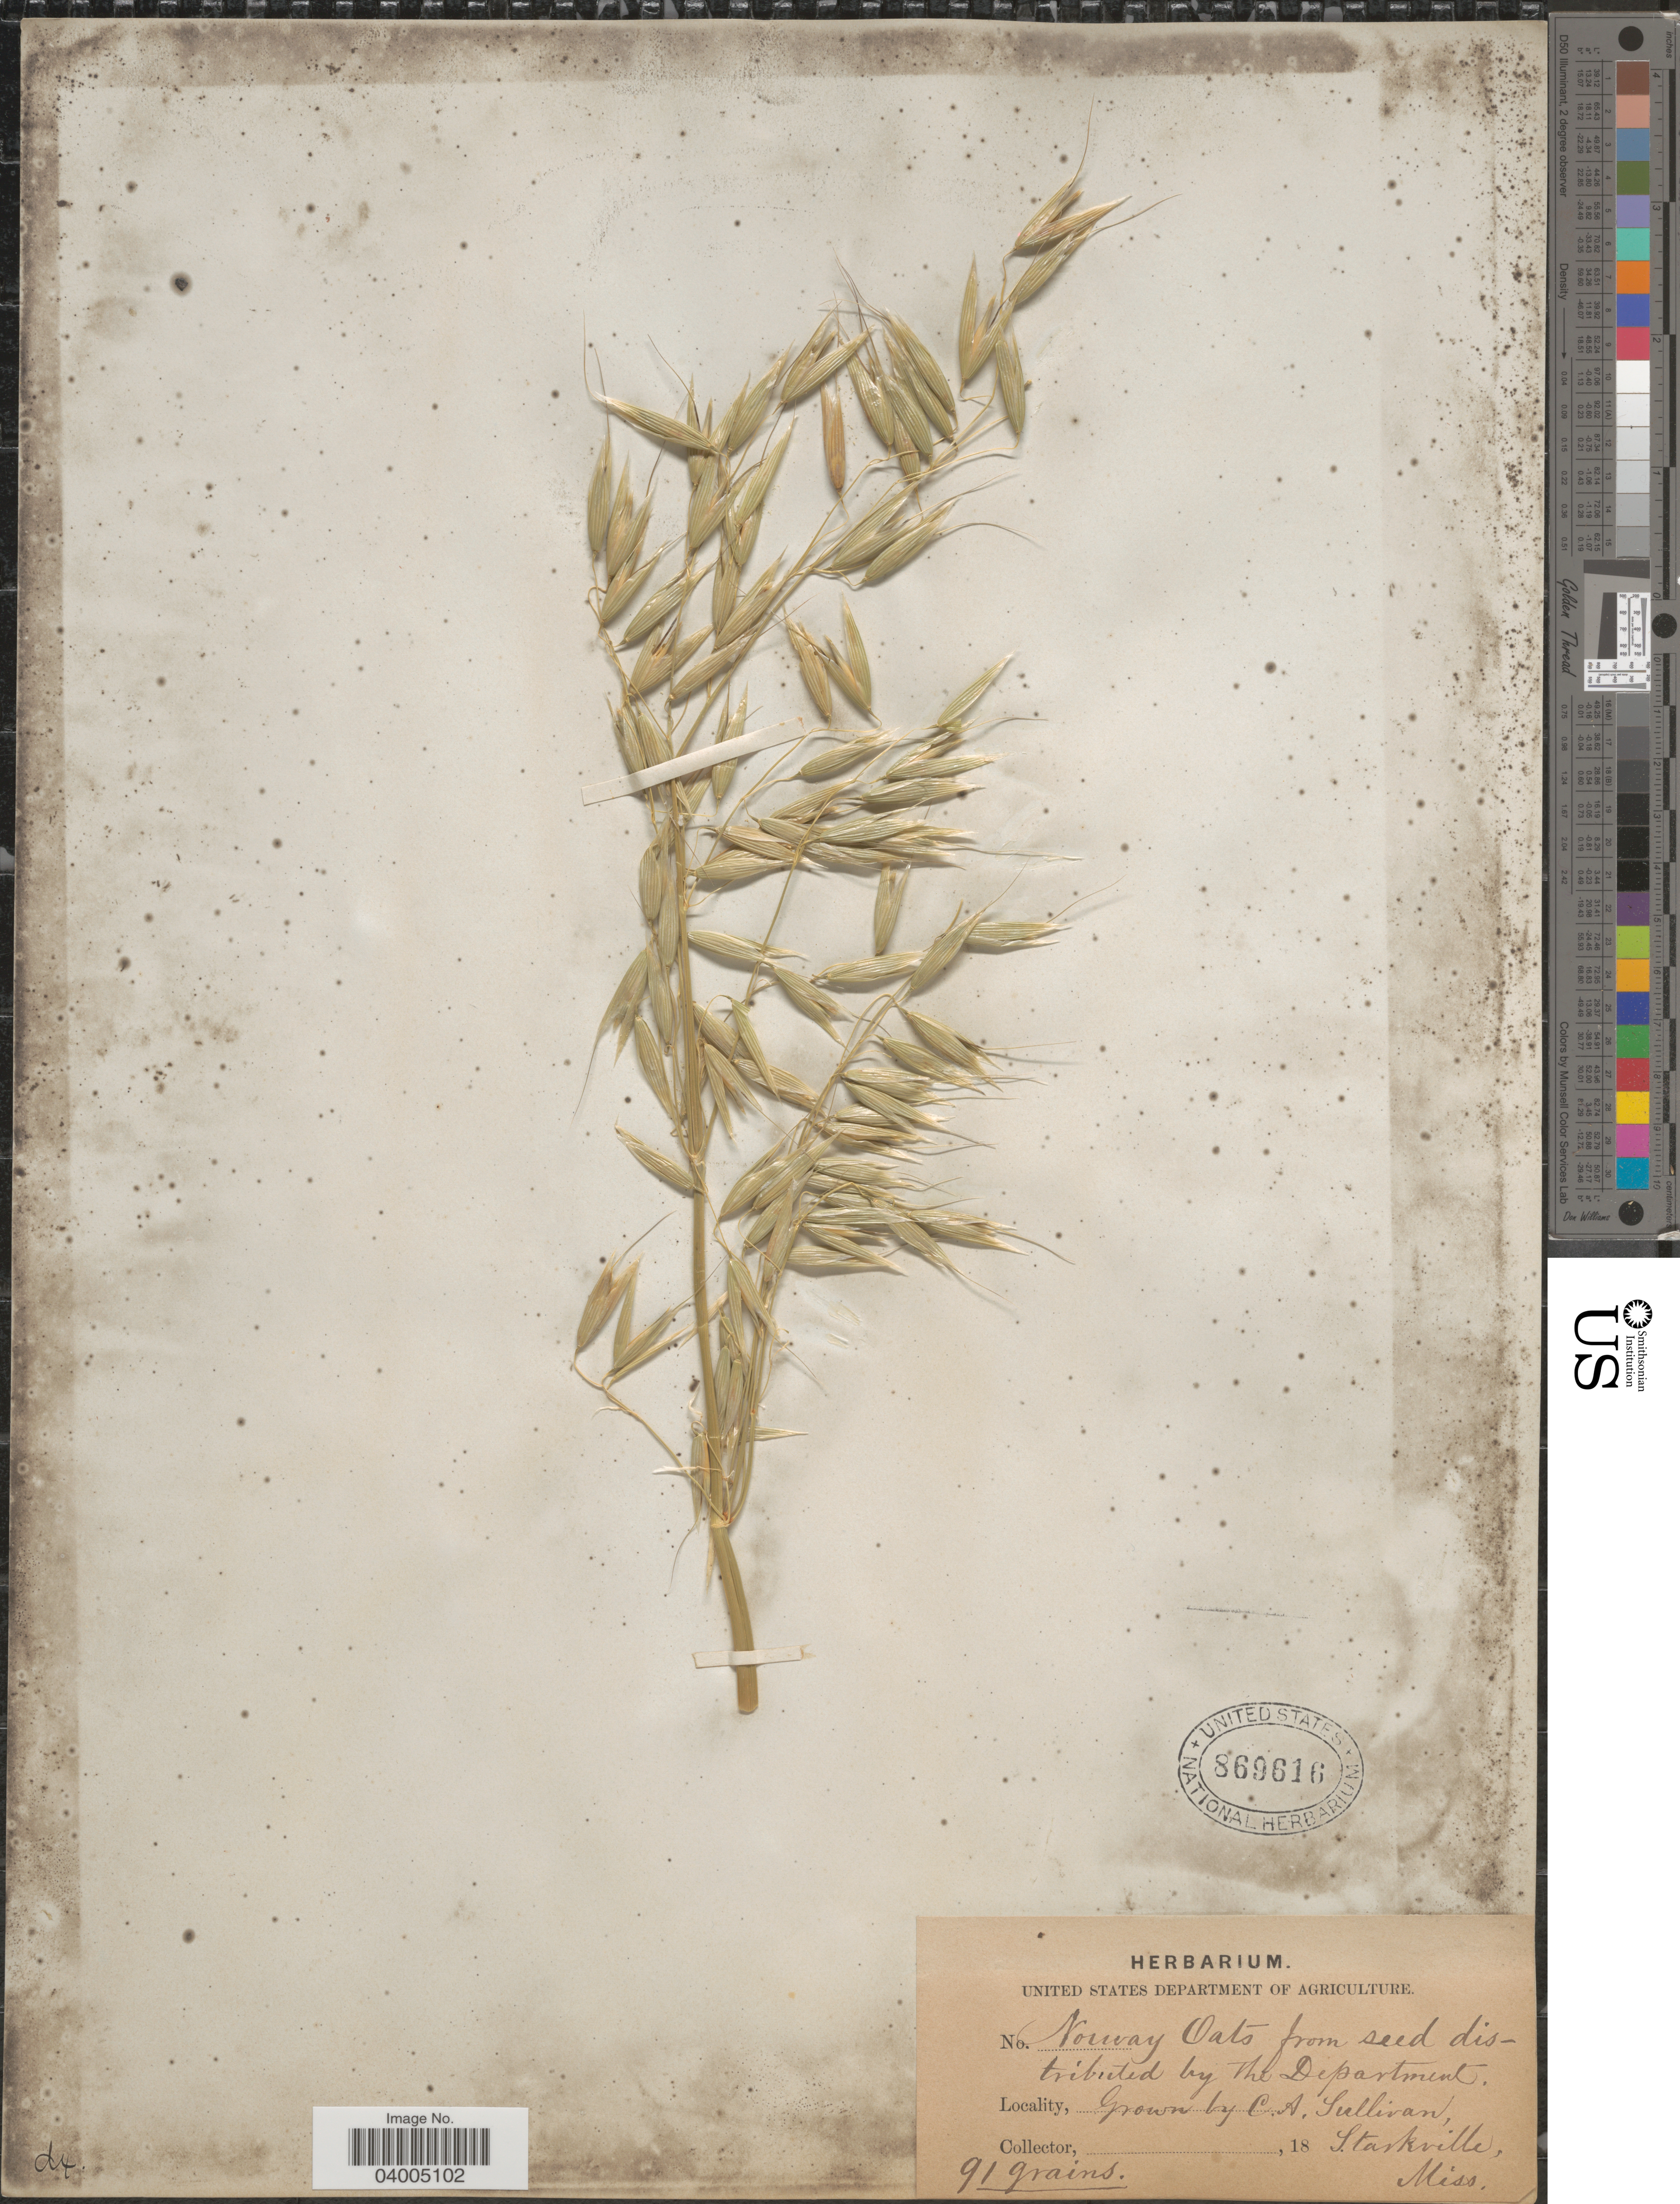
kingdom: Plantae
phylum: Tracheophyta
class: Liliopsida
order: Poales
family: Poaceae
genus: Avena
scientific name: Avena sativa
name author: L.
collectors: C. Sullivan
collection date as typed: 18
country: United States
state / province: Mississippi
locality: Starkville.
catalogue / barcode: US 869616